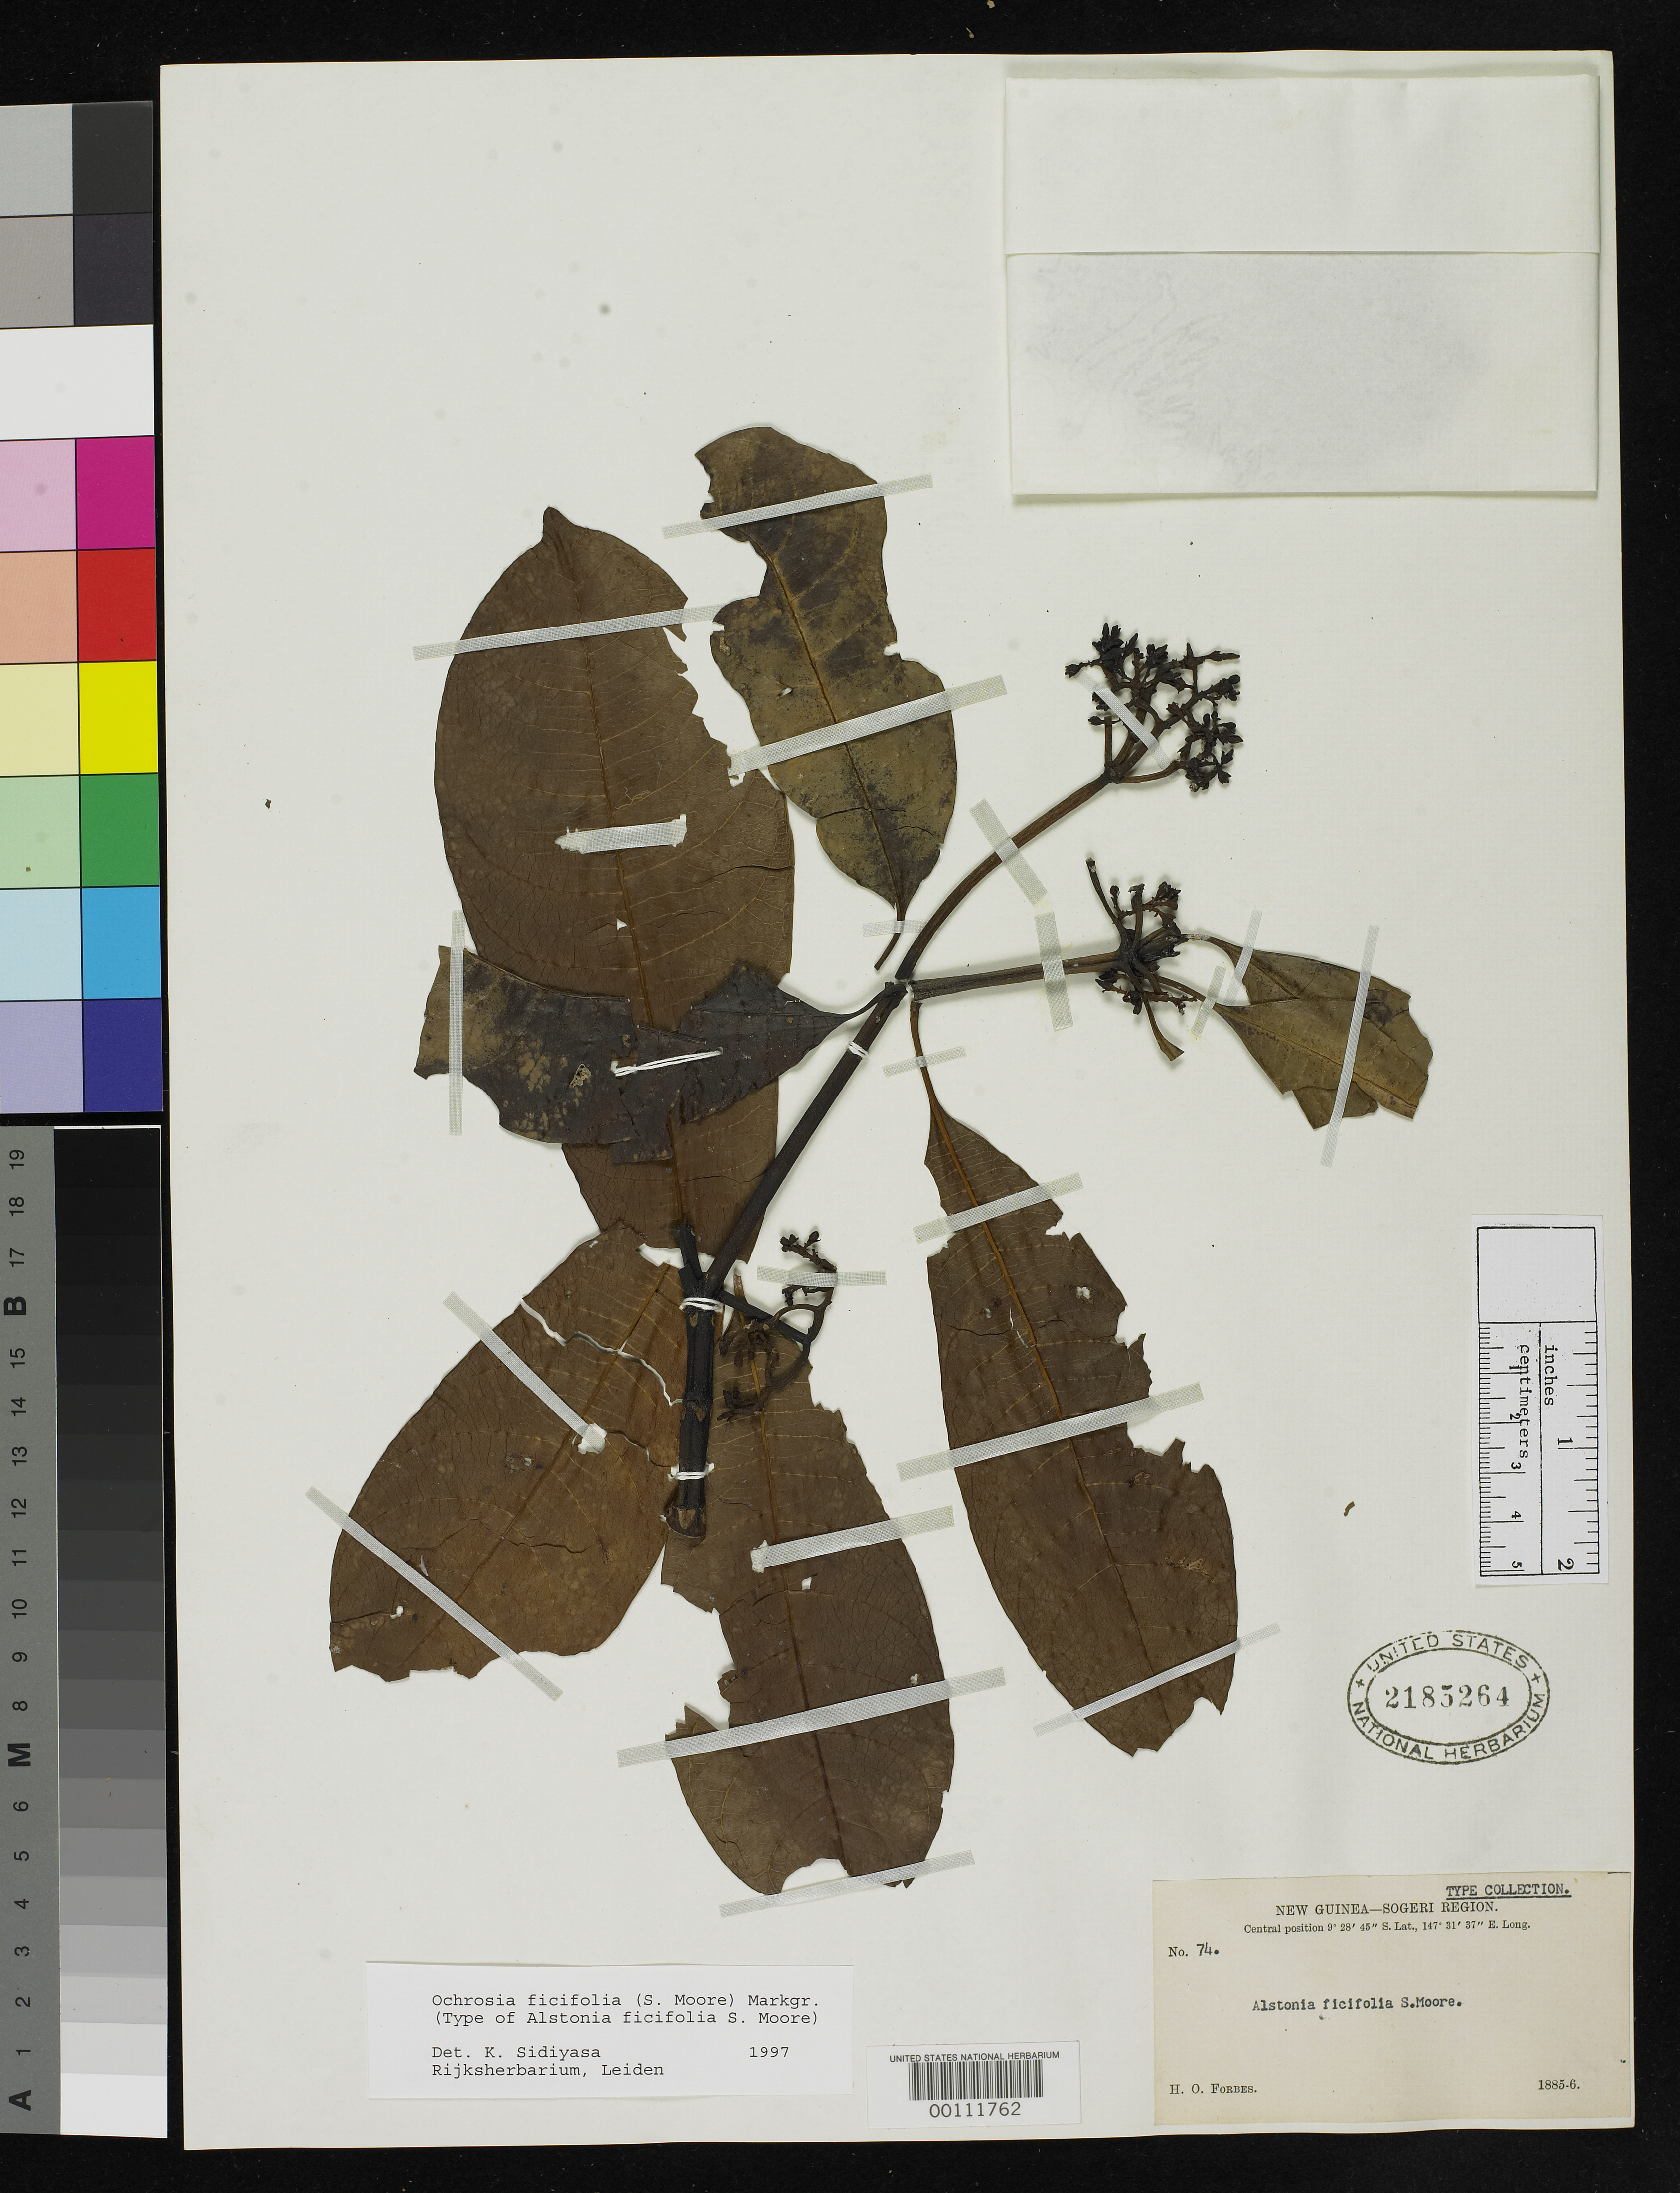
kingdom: Plantae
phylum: Tracheophyta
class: Magnoliopsida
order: Gentianales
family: Apocynaceae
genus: Alstonia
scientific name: Alstonia ficifolia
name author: S. Moore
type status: Isotype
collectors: H. O. Forbes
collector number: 74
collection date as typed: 1885 to -- --- 1886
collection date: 1885/1886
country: Papua New Guinea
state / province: Central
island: New Guinea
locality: Sogere.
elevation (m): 853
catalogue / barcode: US 2185264